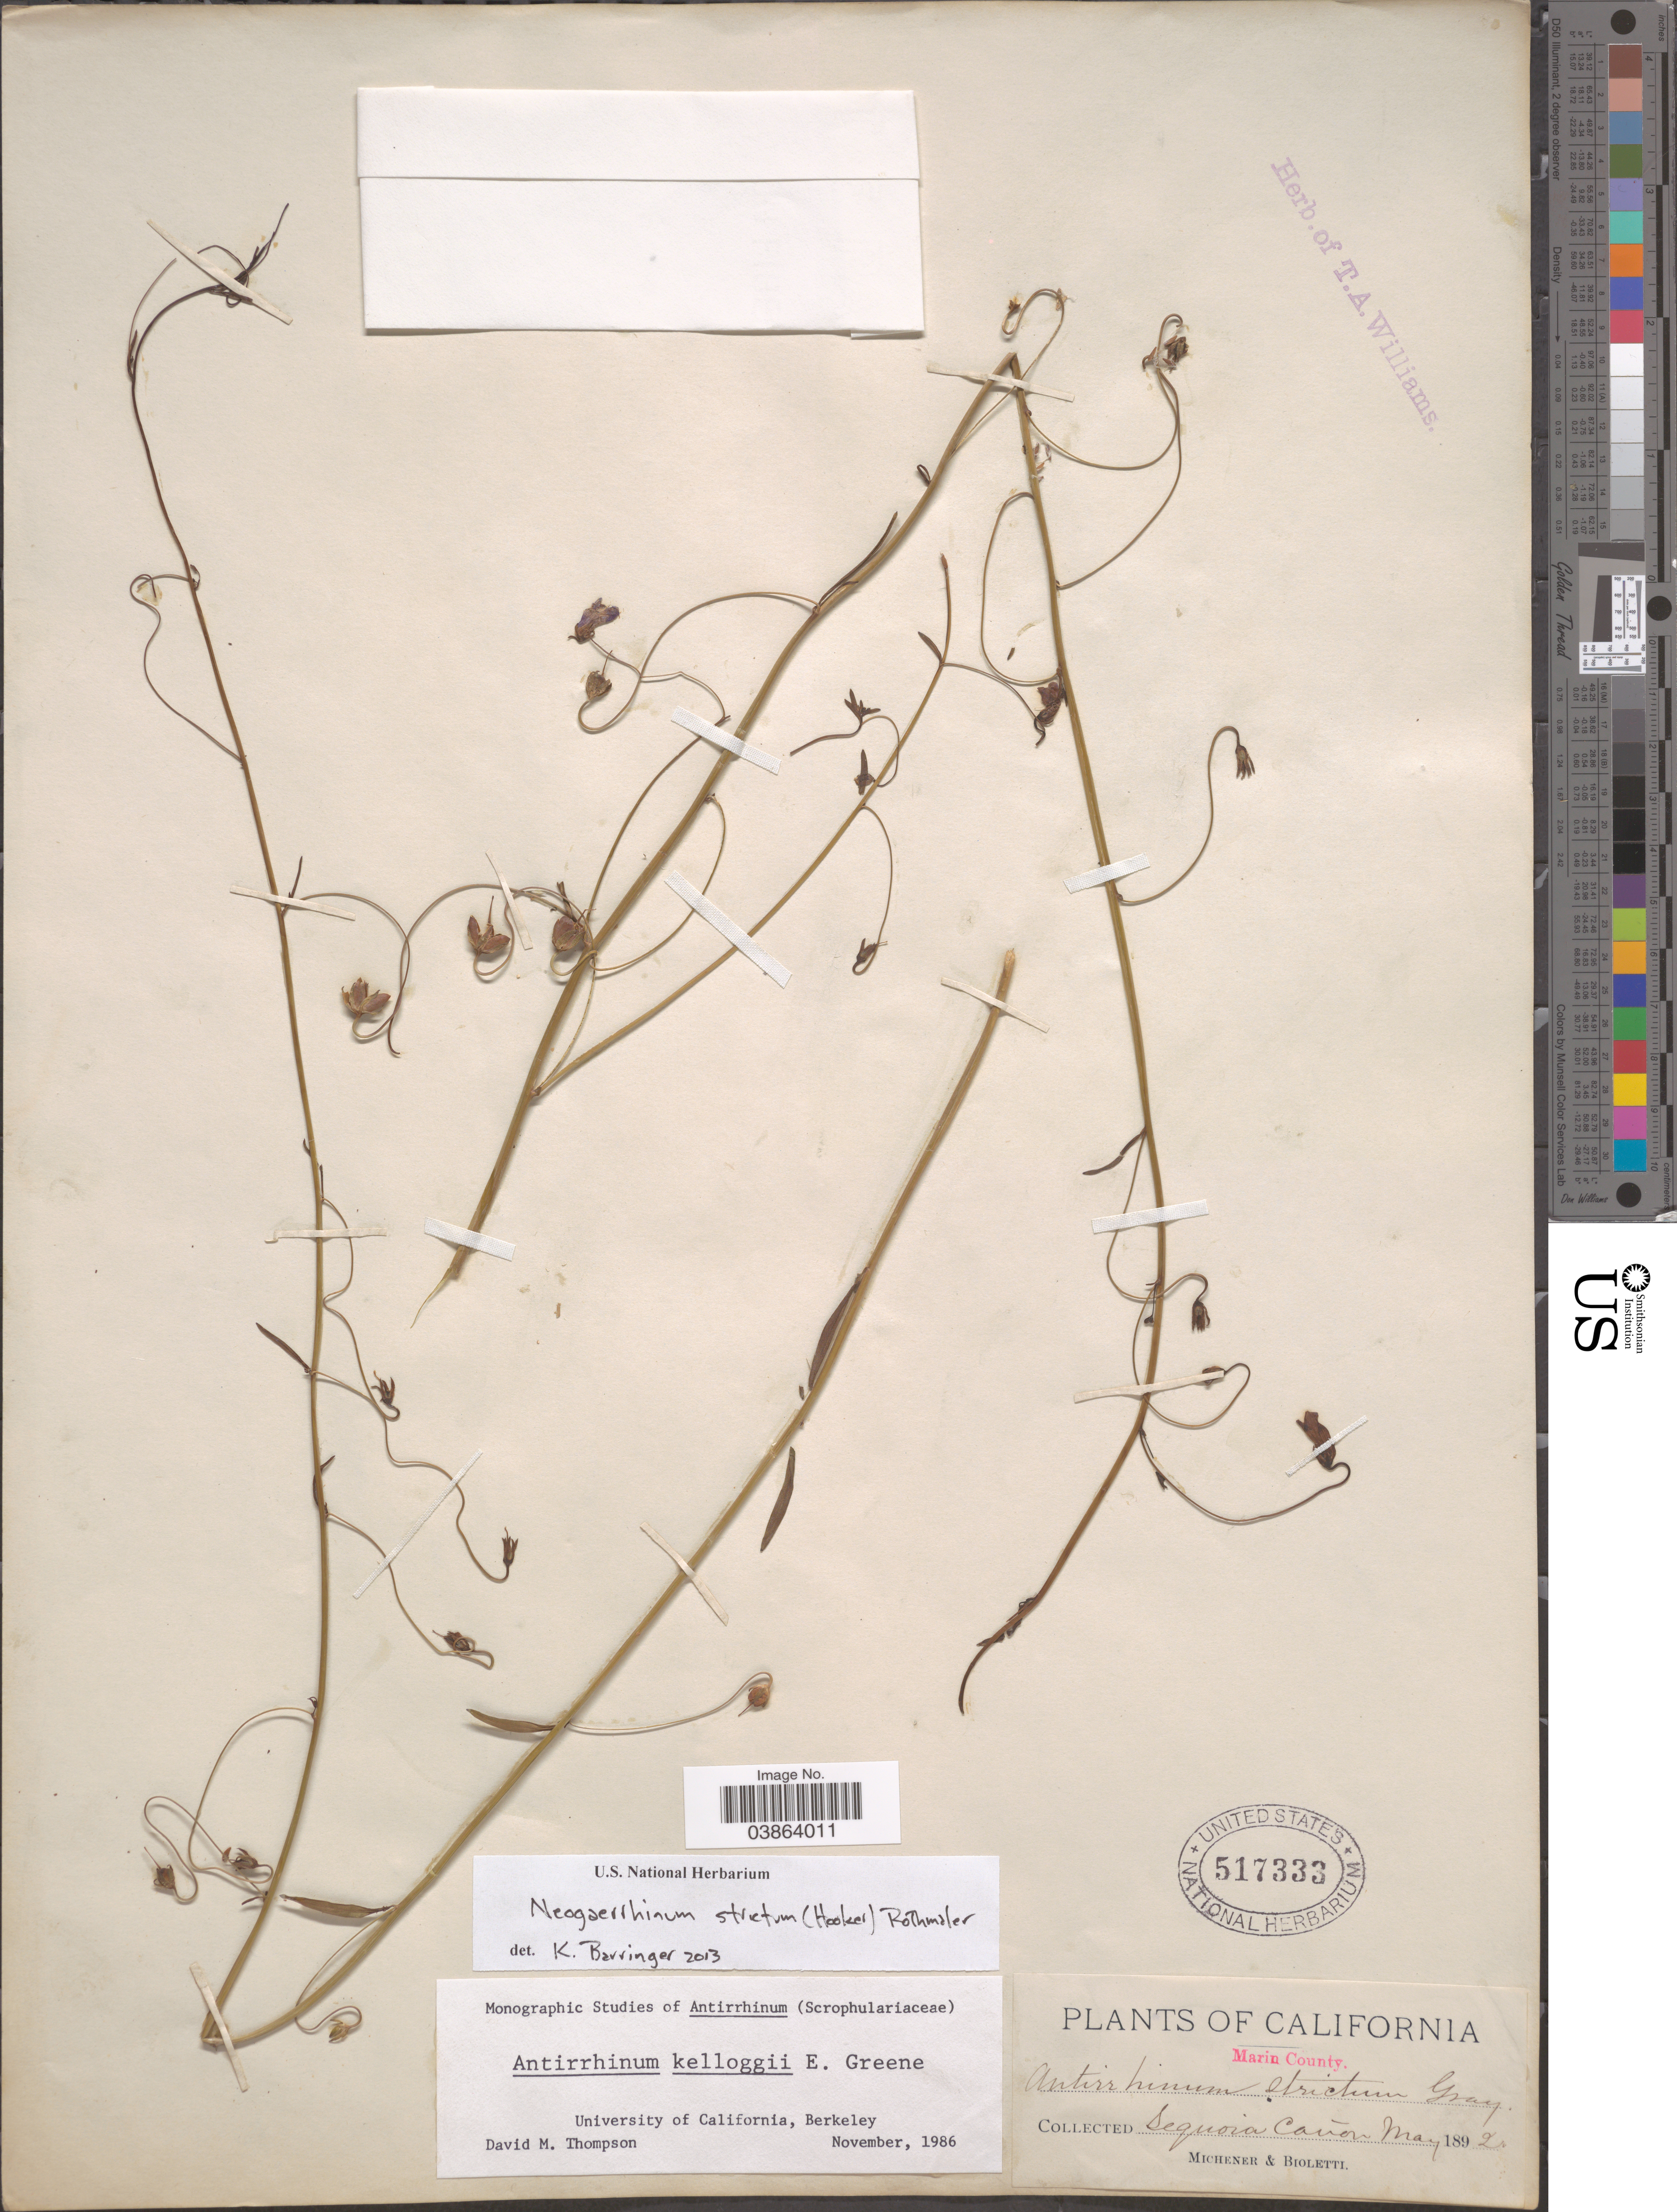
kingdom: Plantae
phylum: Tracheophyta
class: Magnoliopsida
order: Lamiales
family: Plantaginaceae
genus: Neogaerrhinum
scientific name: Neogaerrhinum strictum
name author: (Hook. & Arn.) Rothm.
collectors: -. Michener & -- Bioletti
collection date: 1892-05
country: United States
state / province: California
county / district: Marin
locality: Marin County. Sequoia Cañon.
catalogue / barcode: US 517333